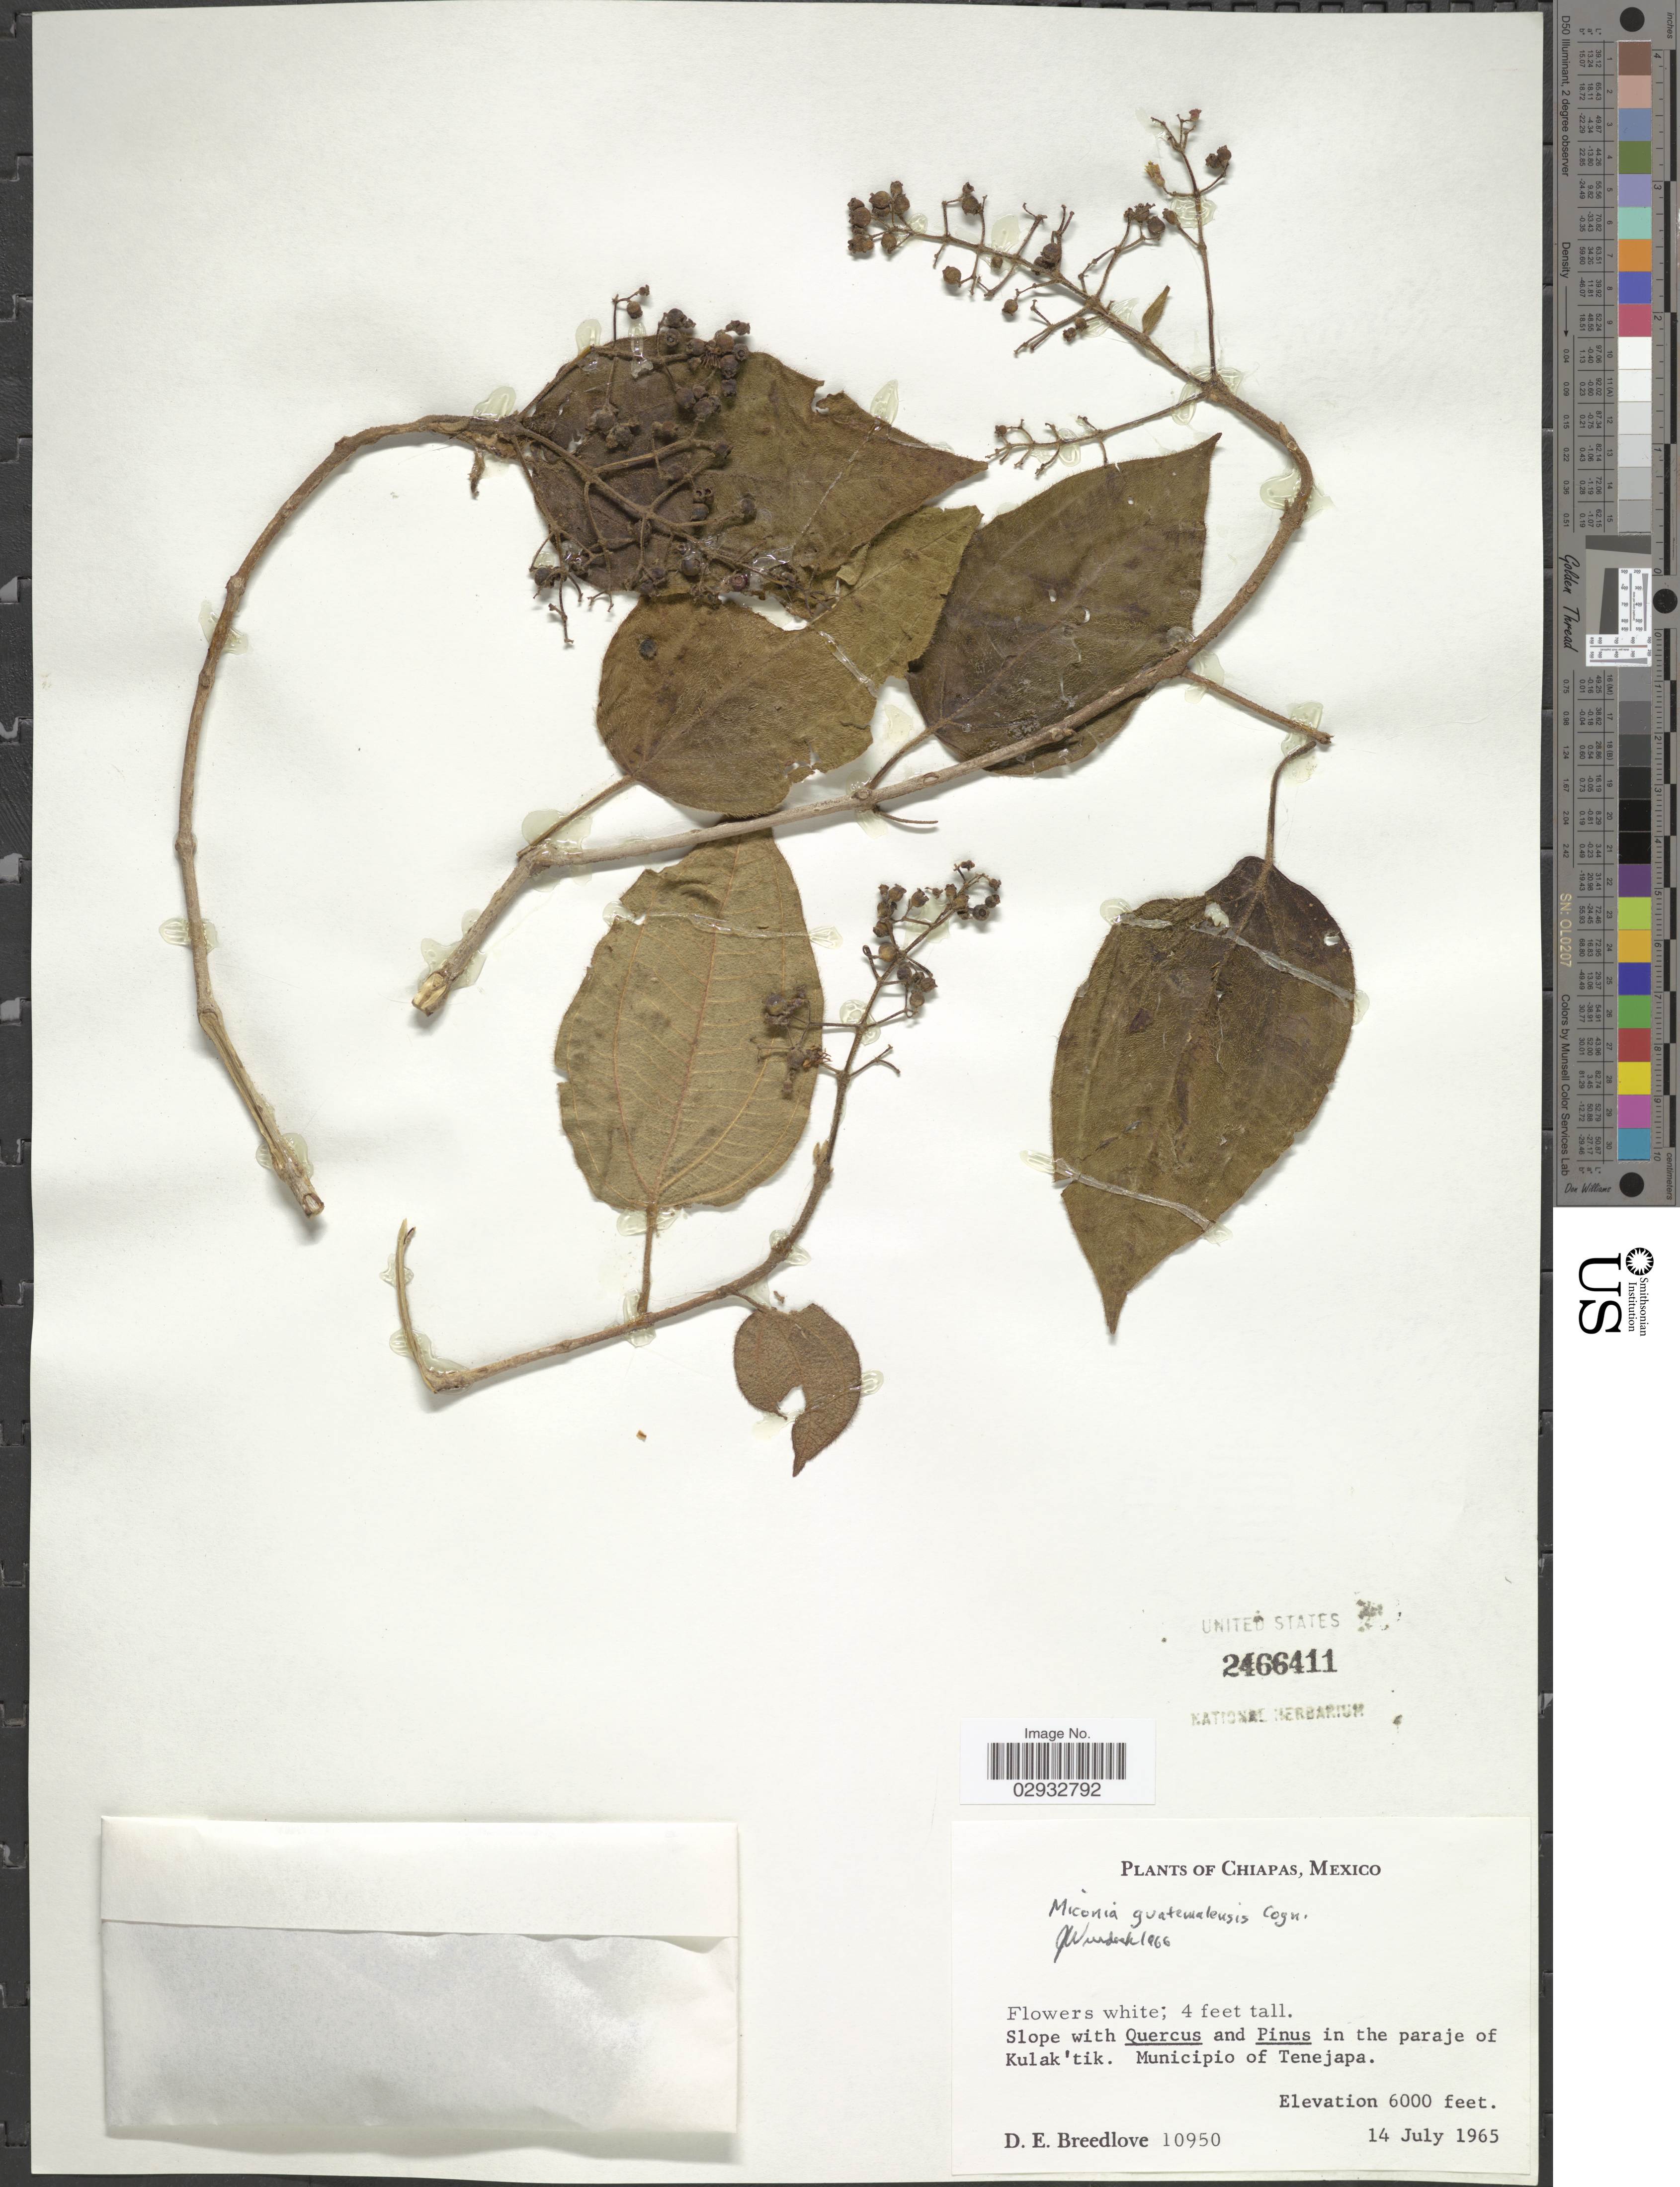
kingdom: Plantae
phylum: Tracheophyta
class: Magnoliopsida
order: Myrtales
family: Melastomataceae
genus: Miconia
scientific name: Miconia guatemalensis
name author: Cogn. in Donn. Sm.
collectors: D. E. Breedlove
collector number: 10950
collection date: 1965-07-14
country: Mexico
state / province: Chiapas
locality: In the paraje of Kulak'tik. Municipio of Tenejapa.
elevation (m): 1829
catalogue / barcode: US 2466411